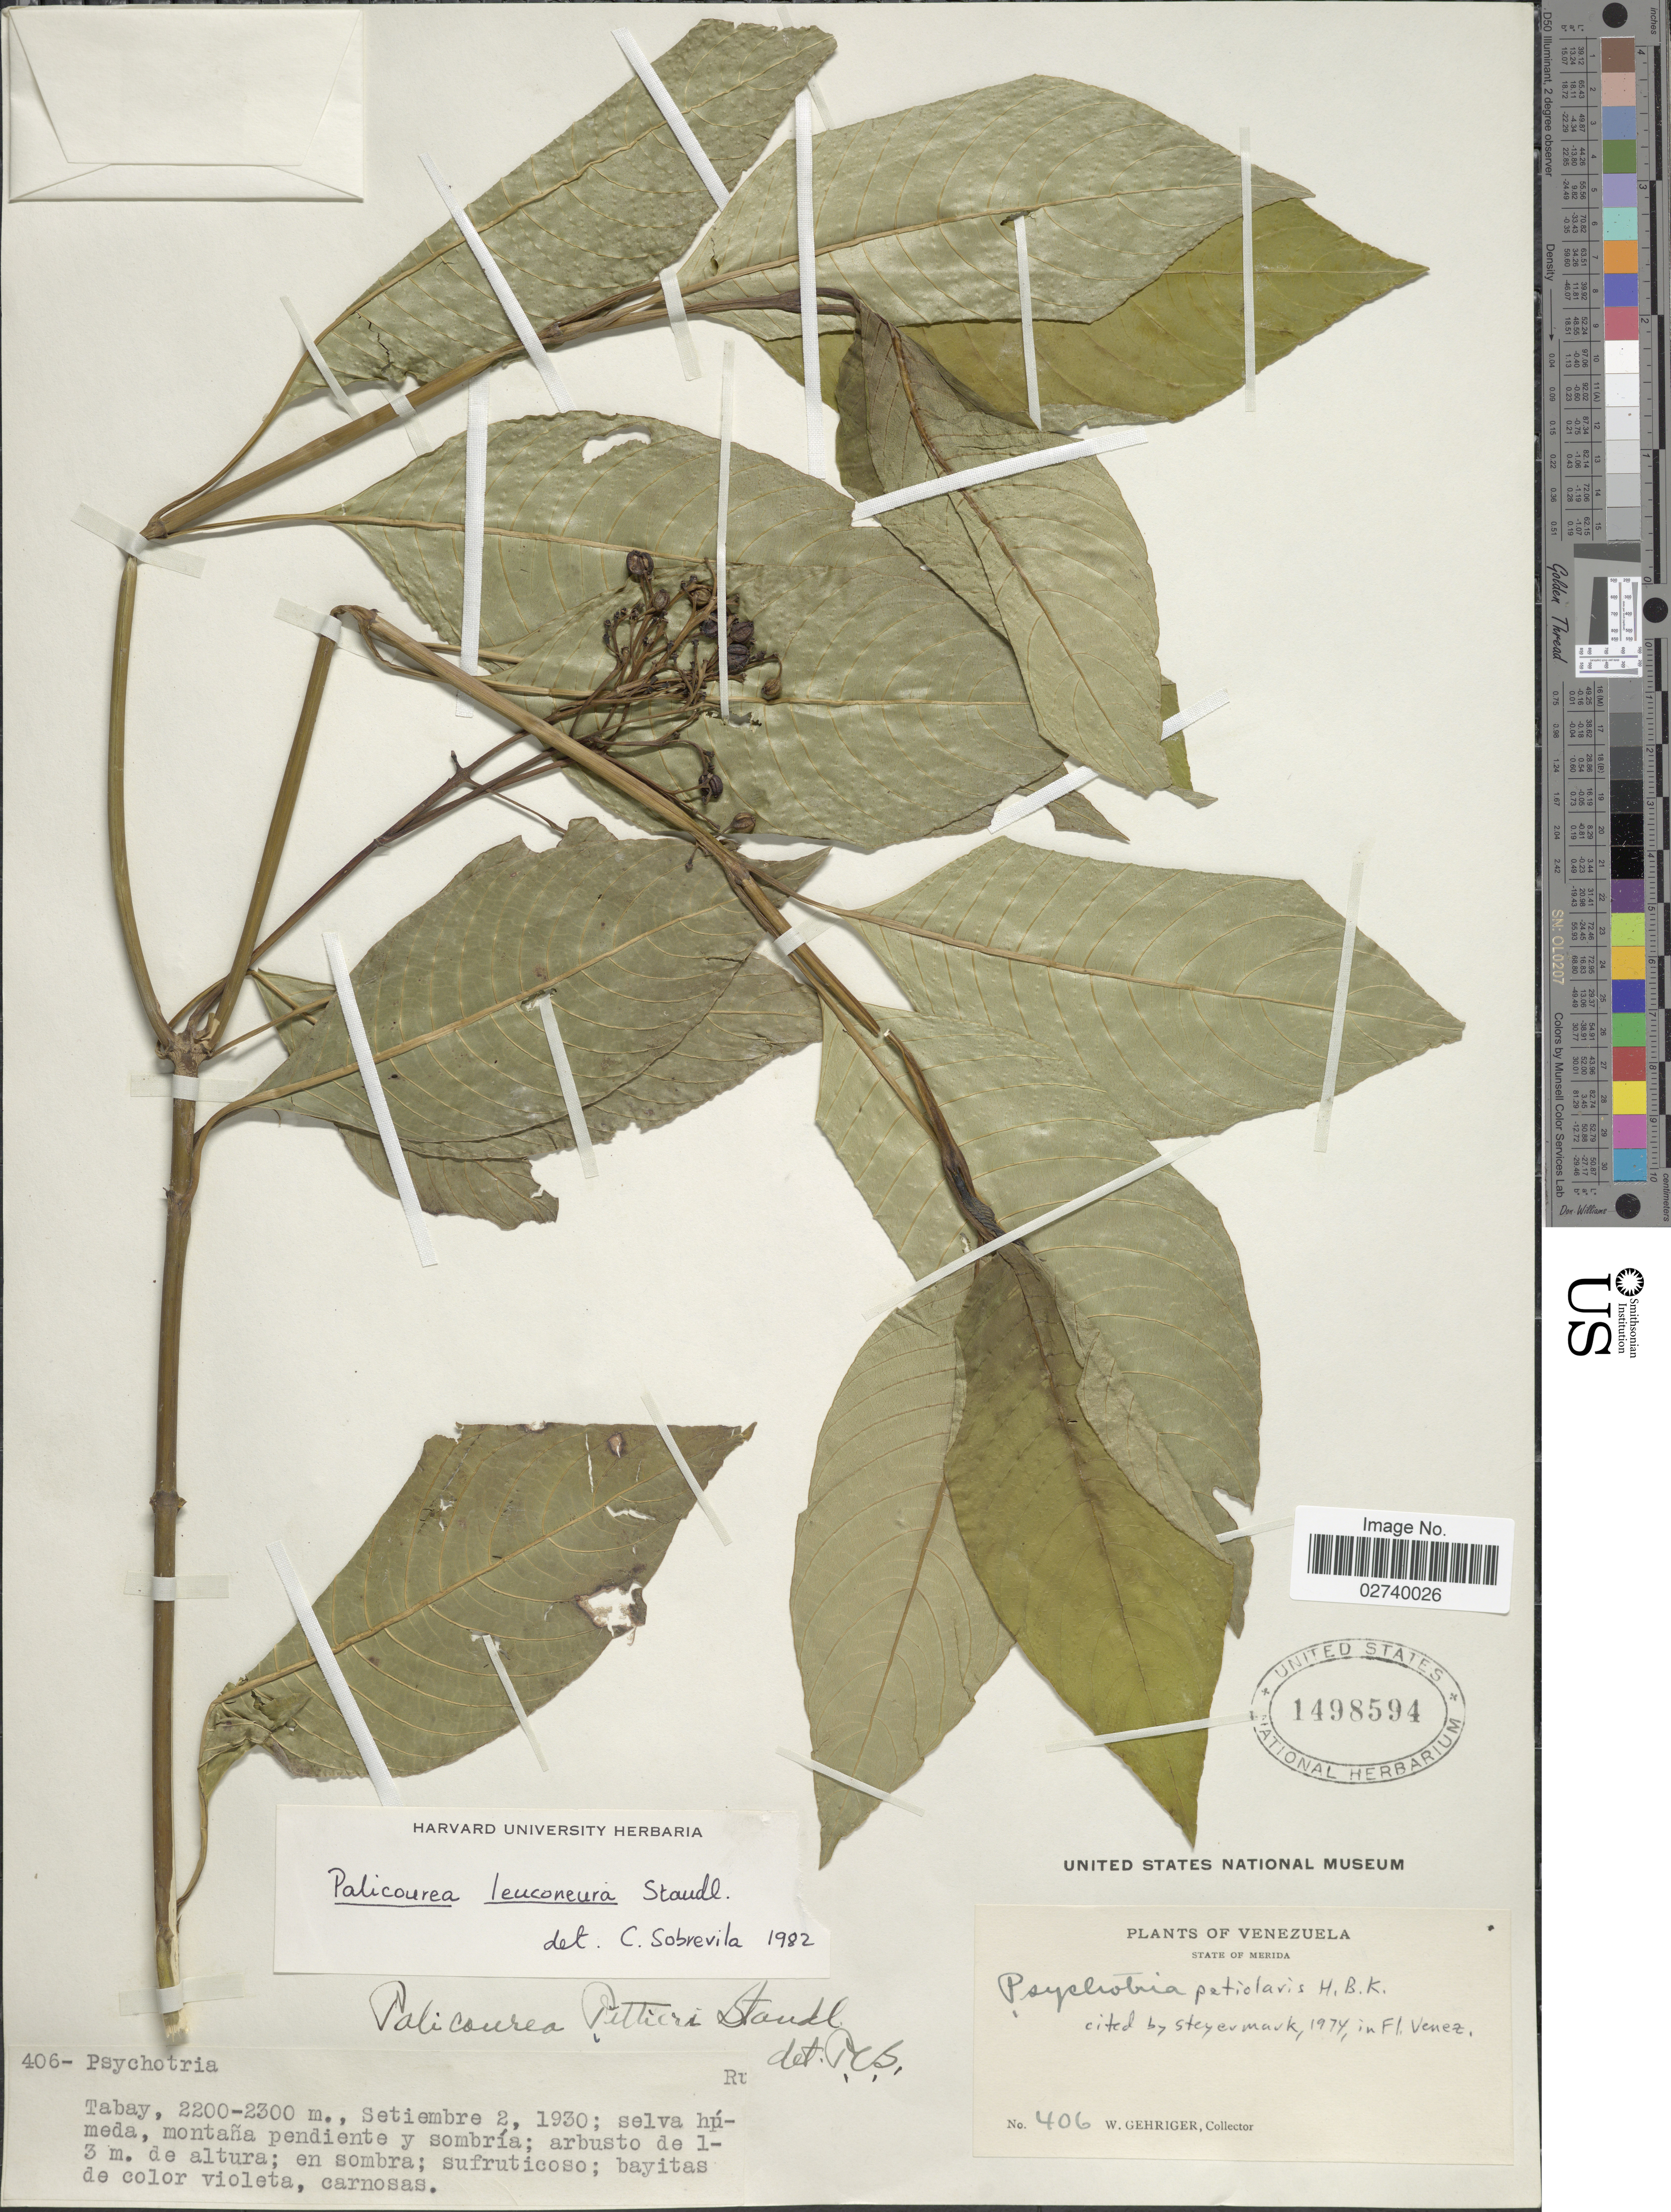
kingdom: Plantae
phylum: Tracheophyta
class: Magnoliopsida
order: Gentianales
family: Rubiaceae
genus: Palicourea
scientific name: Palicourea leuconeura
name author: Standl.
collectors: W. Gehriger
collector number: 406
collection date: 1930-09-02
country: Venezuela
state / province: Mérida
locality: Tabay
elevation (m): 2200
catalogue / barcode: US 1498594